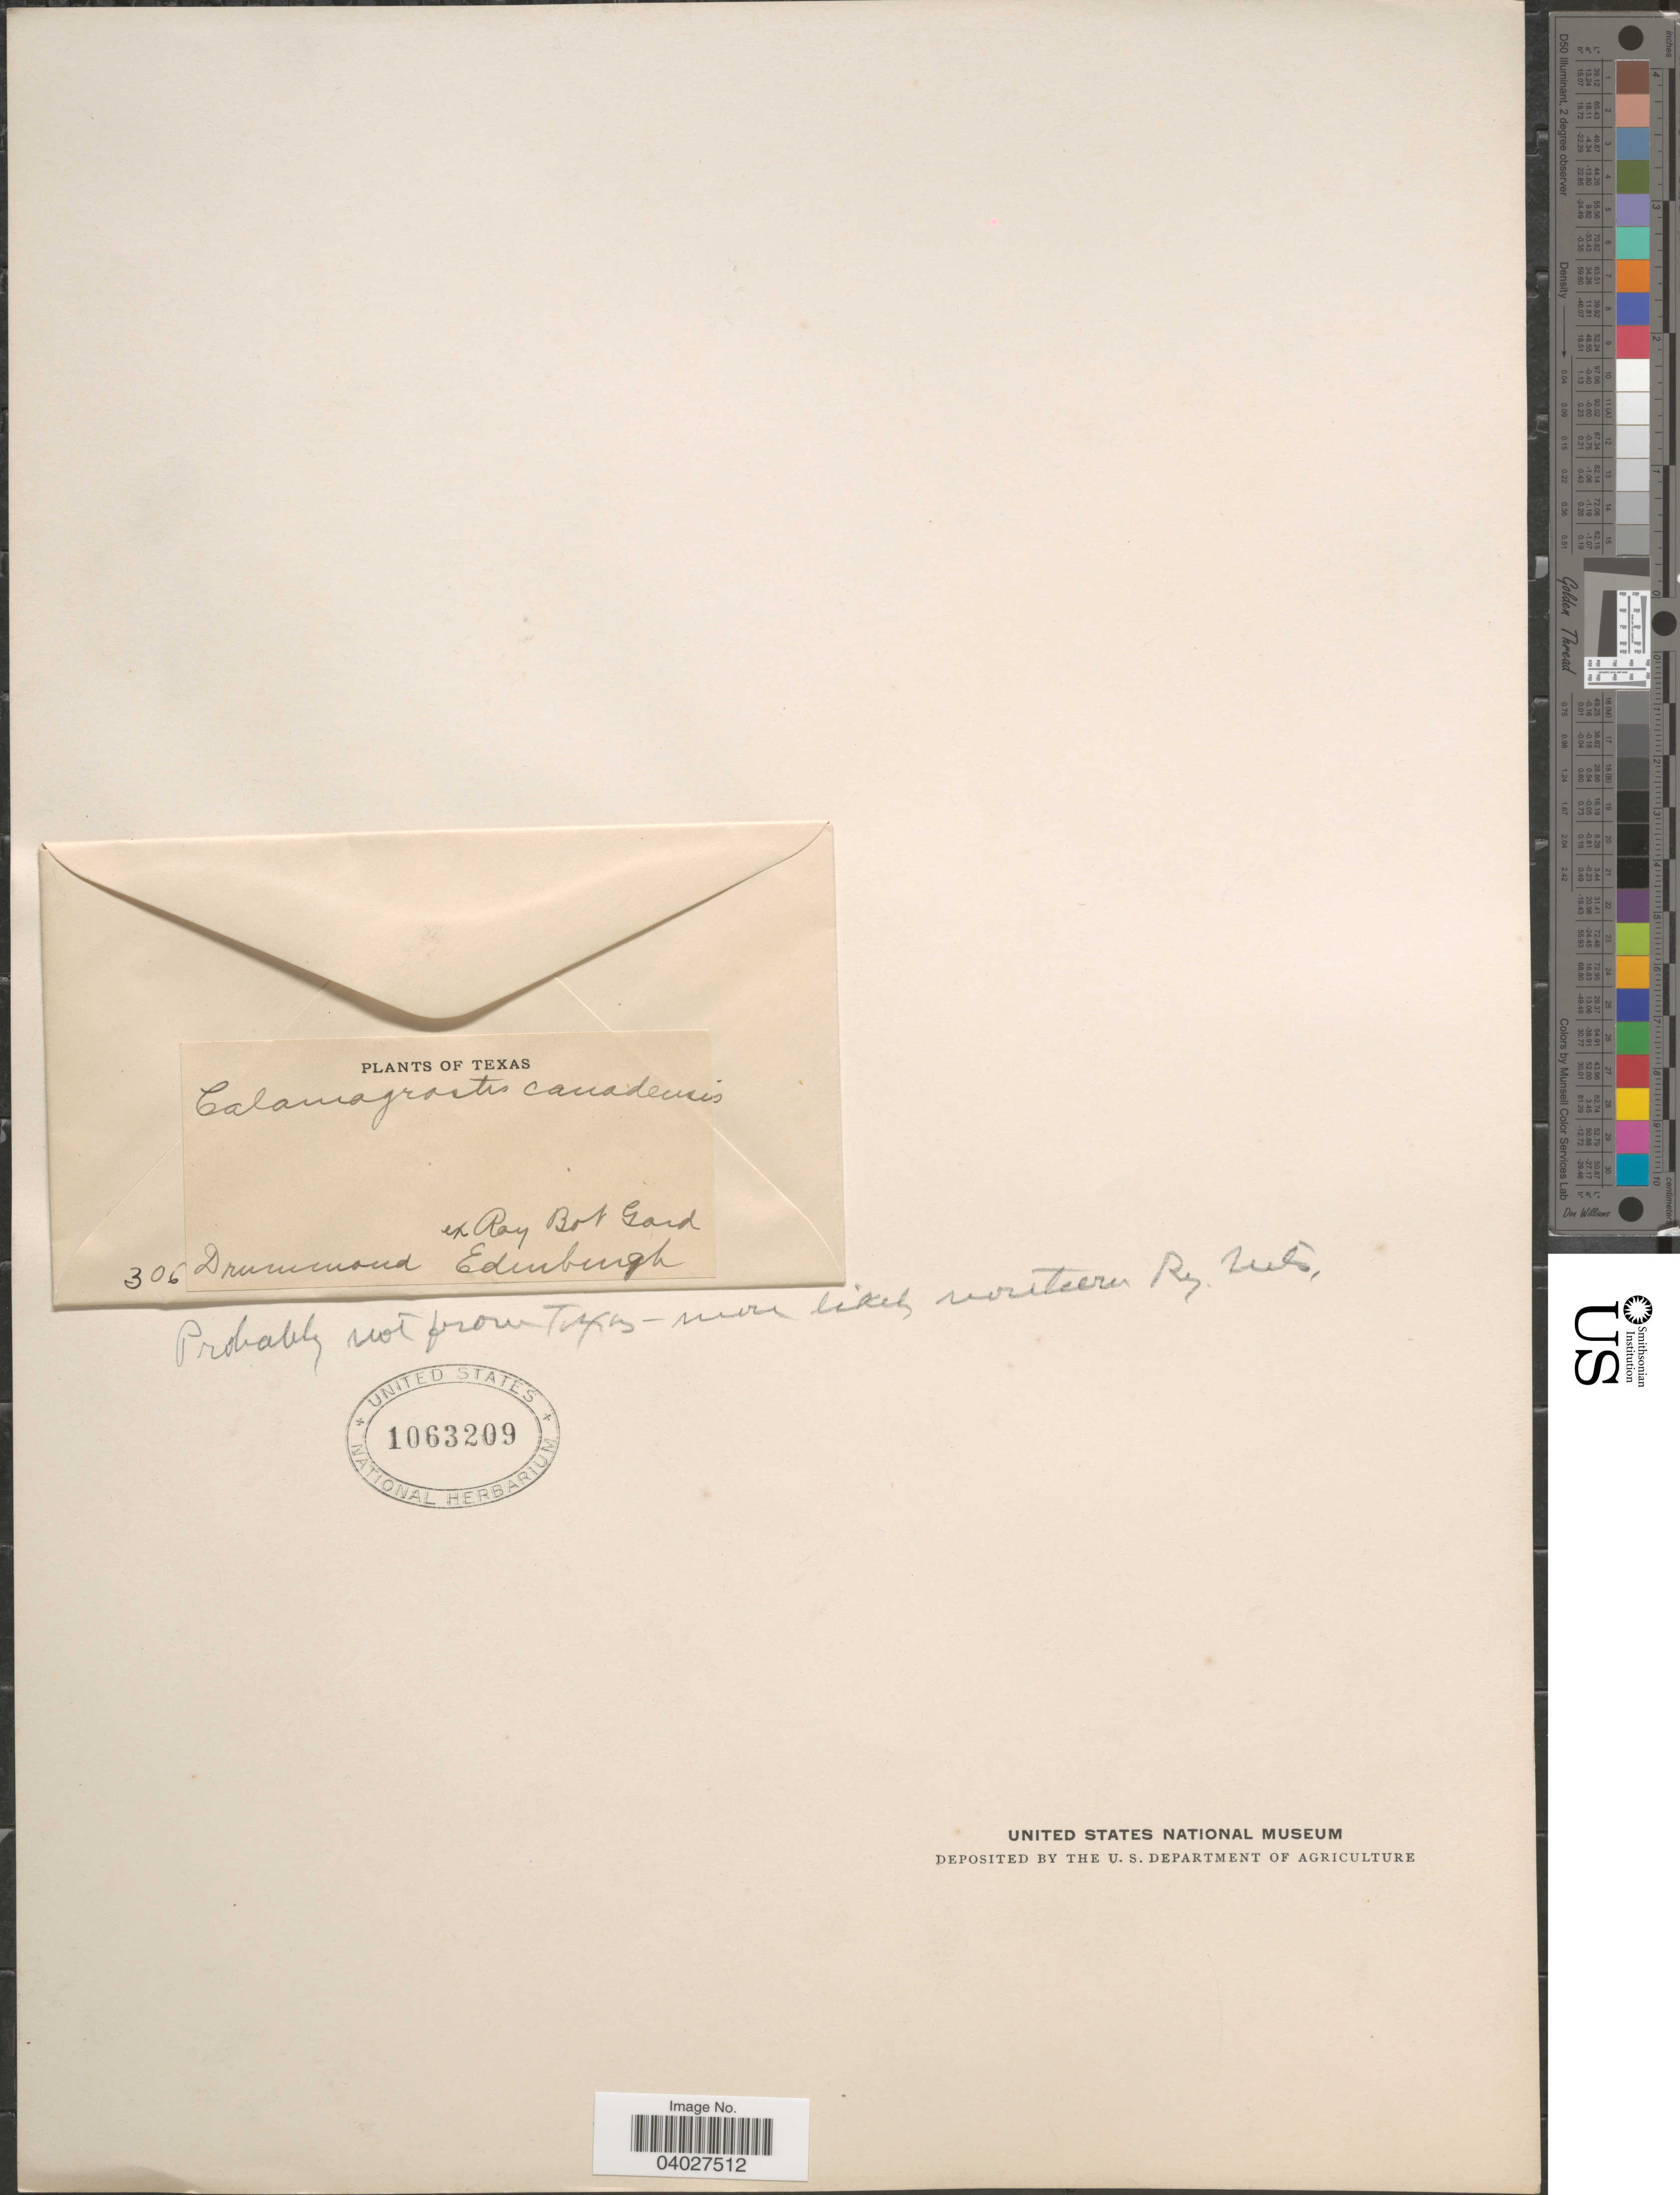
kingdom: Plantae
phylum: Tracheophyta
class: Liliopsida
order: Poales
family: Poaceae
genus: Calamagrostis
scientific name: Calamagrostis canadensis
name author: (Michx.) P. Beauv.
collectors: -. Drummond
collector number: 306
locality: Probably not from Texas - more likely Northern Ry. Mts.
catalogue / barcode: US 1063209